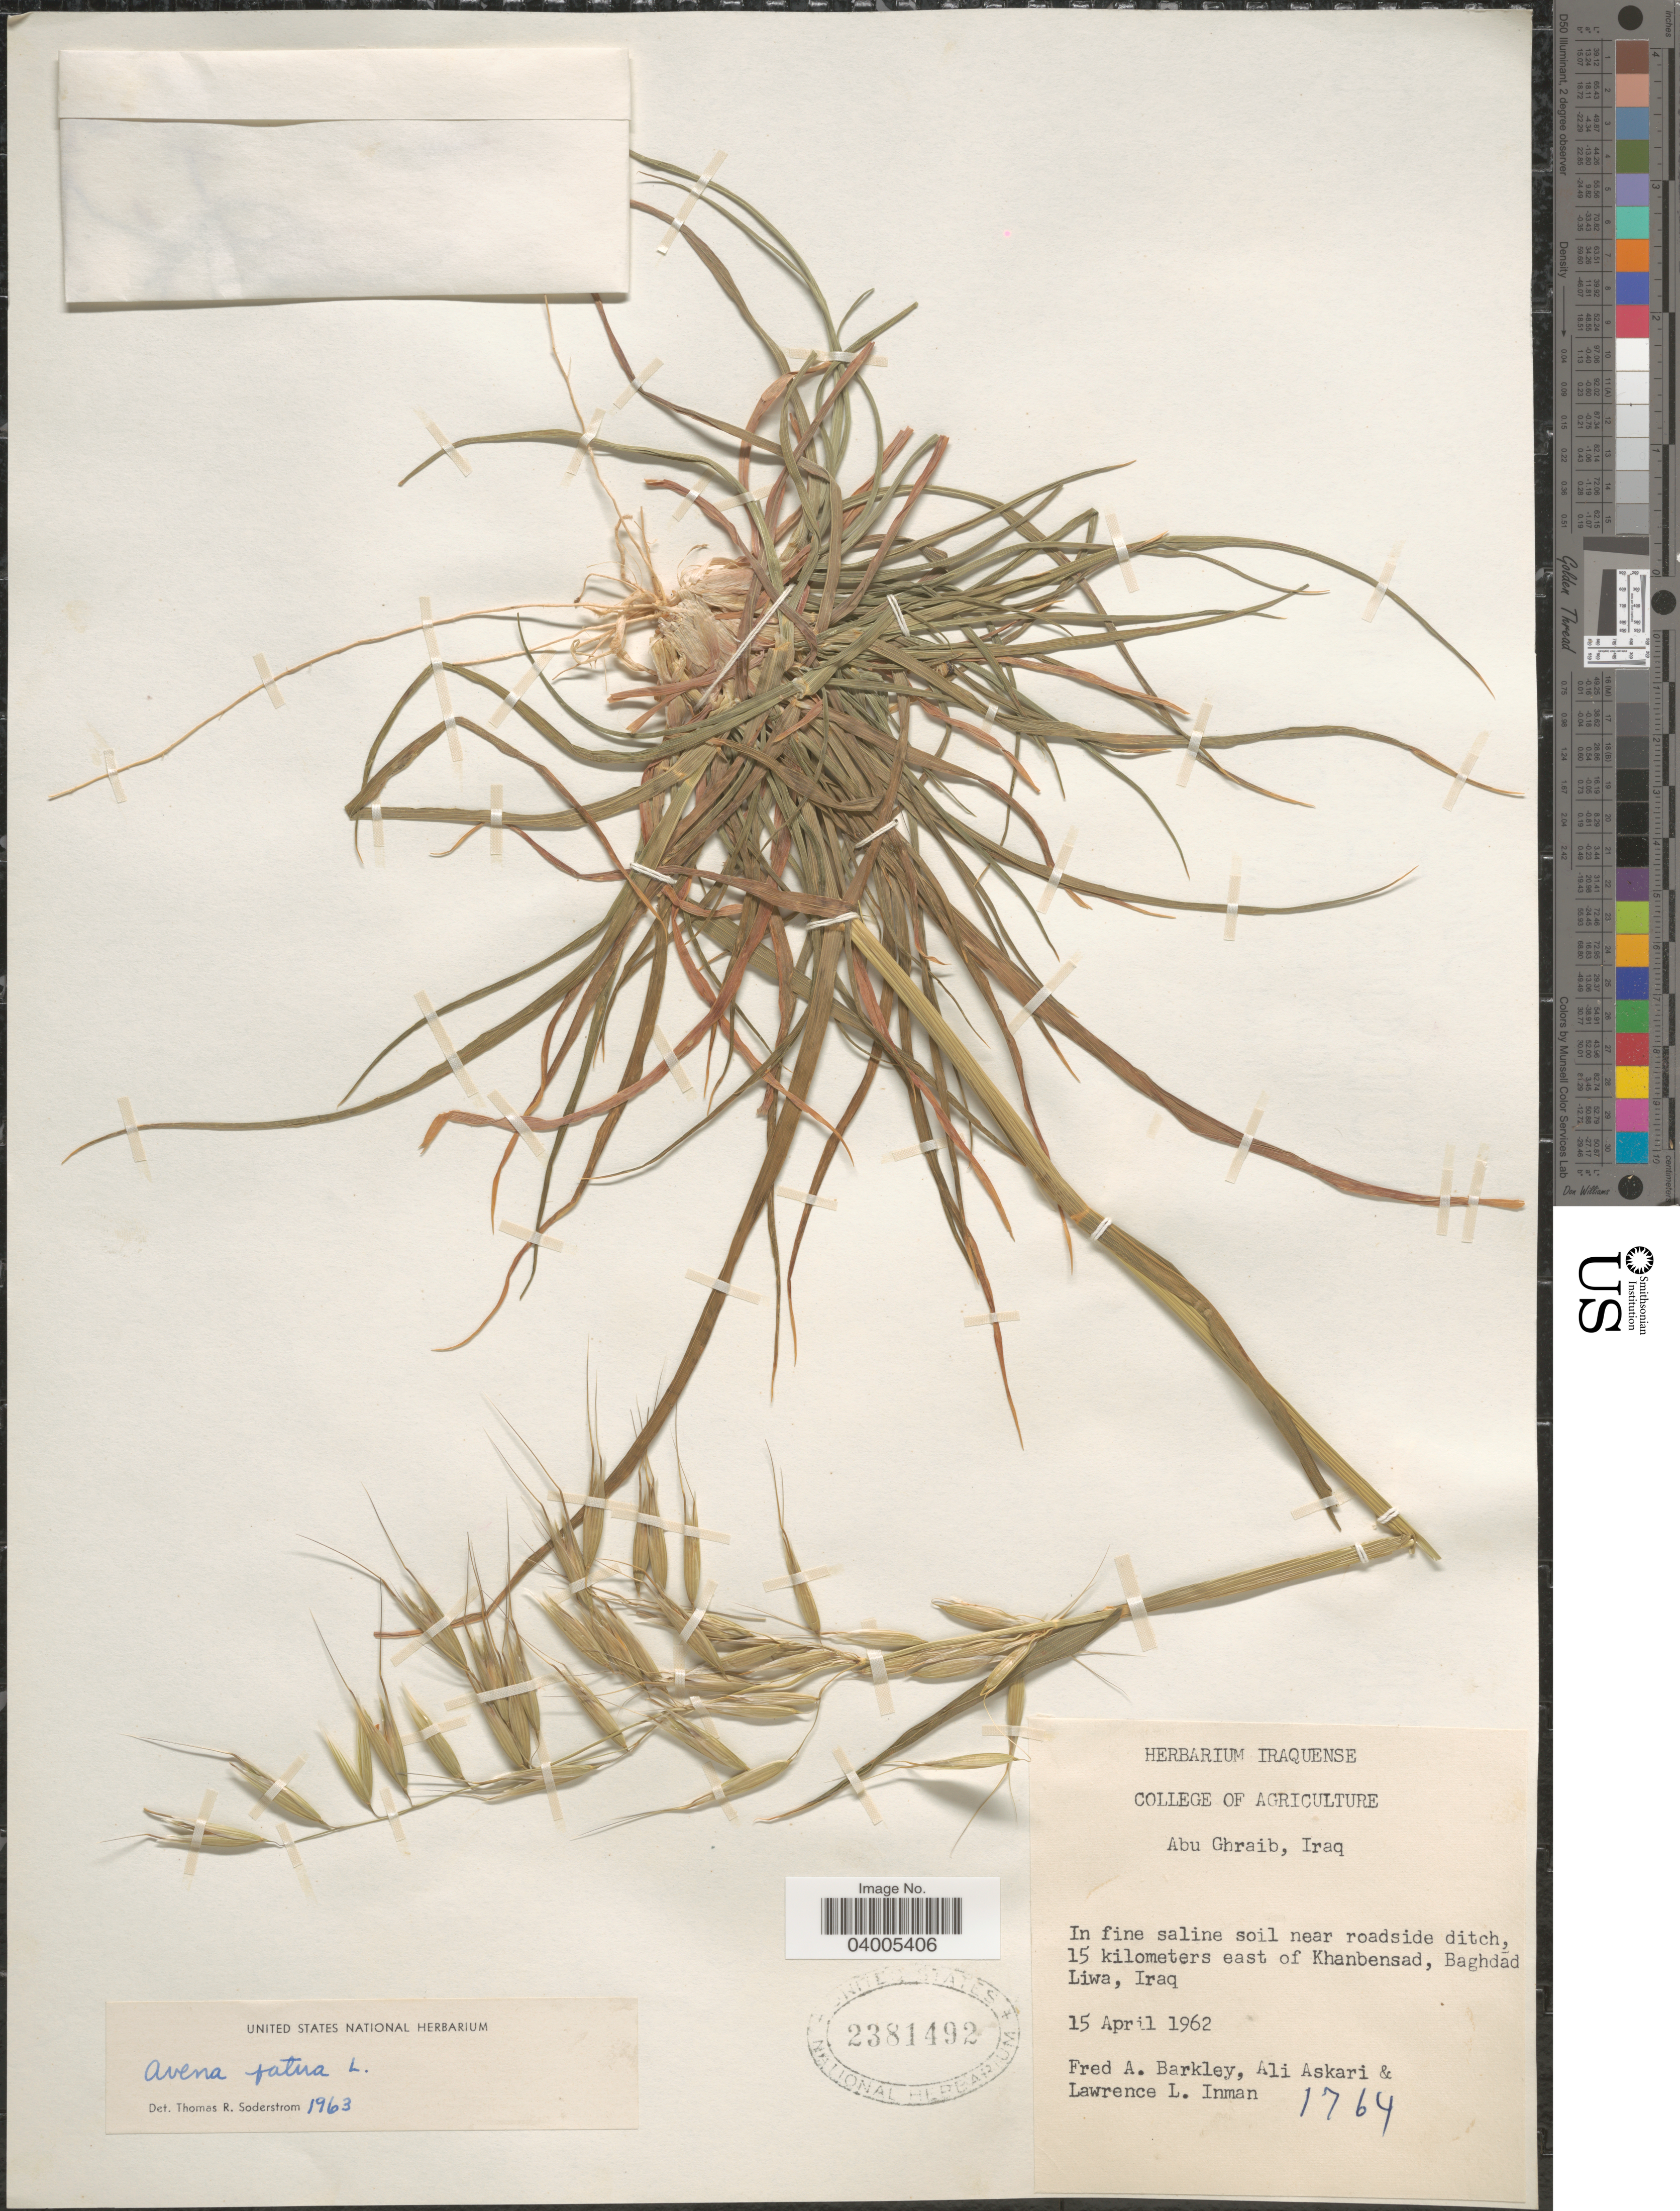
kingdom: Plantae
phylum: Tracheophyta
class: Liliopsida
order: Poales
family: Poaceae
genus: Avena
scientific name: Avena fatua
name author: L.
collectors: F. A. Barkley, Askari, A. & L. Inman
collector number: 1764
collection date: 1962-04-15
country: Iraq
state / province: Baghdad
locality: In fine saline soil near roadside ditch, 15 kilometers east of Khanbensad, Baghdad Liwa.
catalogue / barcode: US 2381492